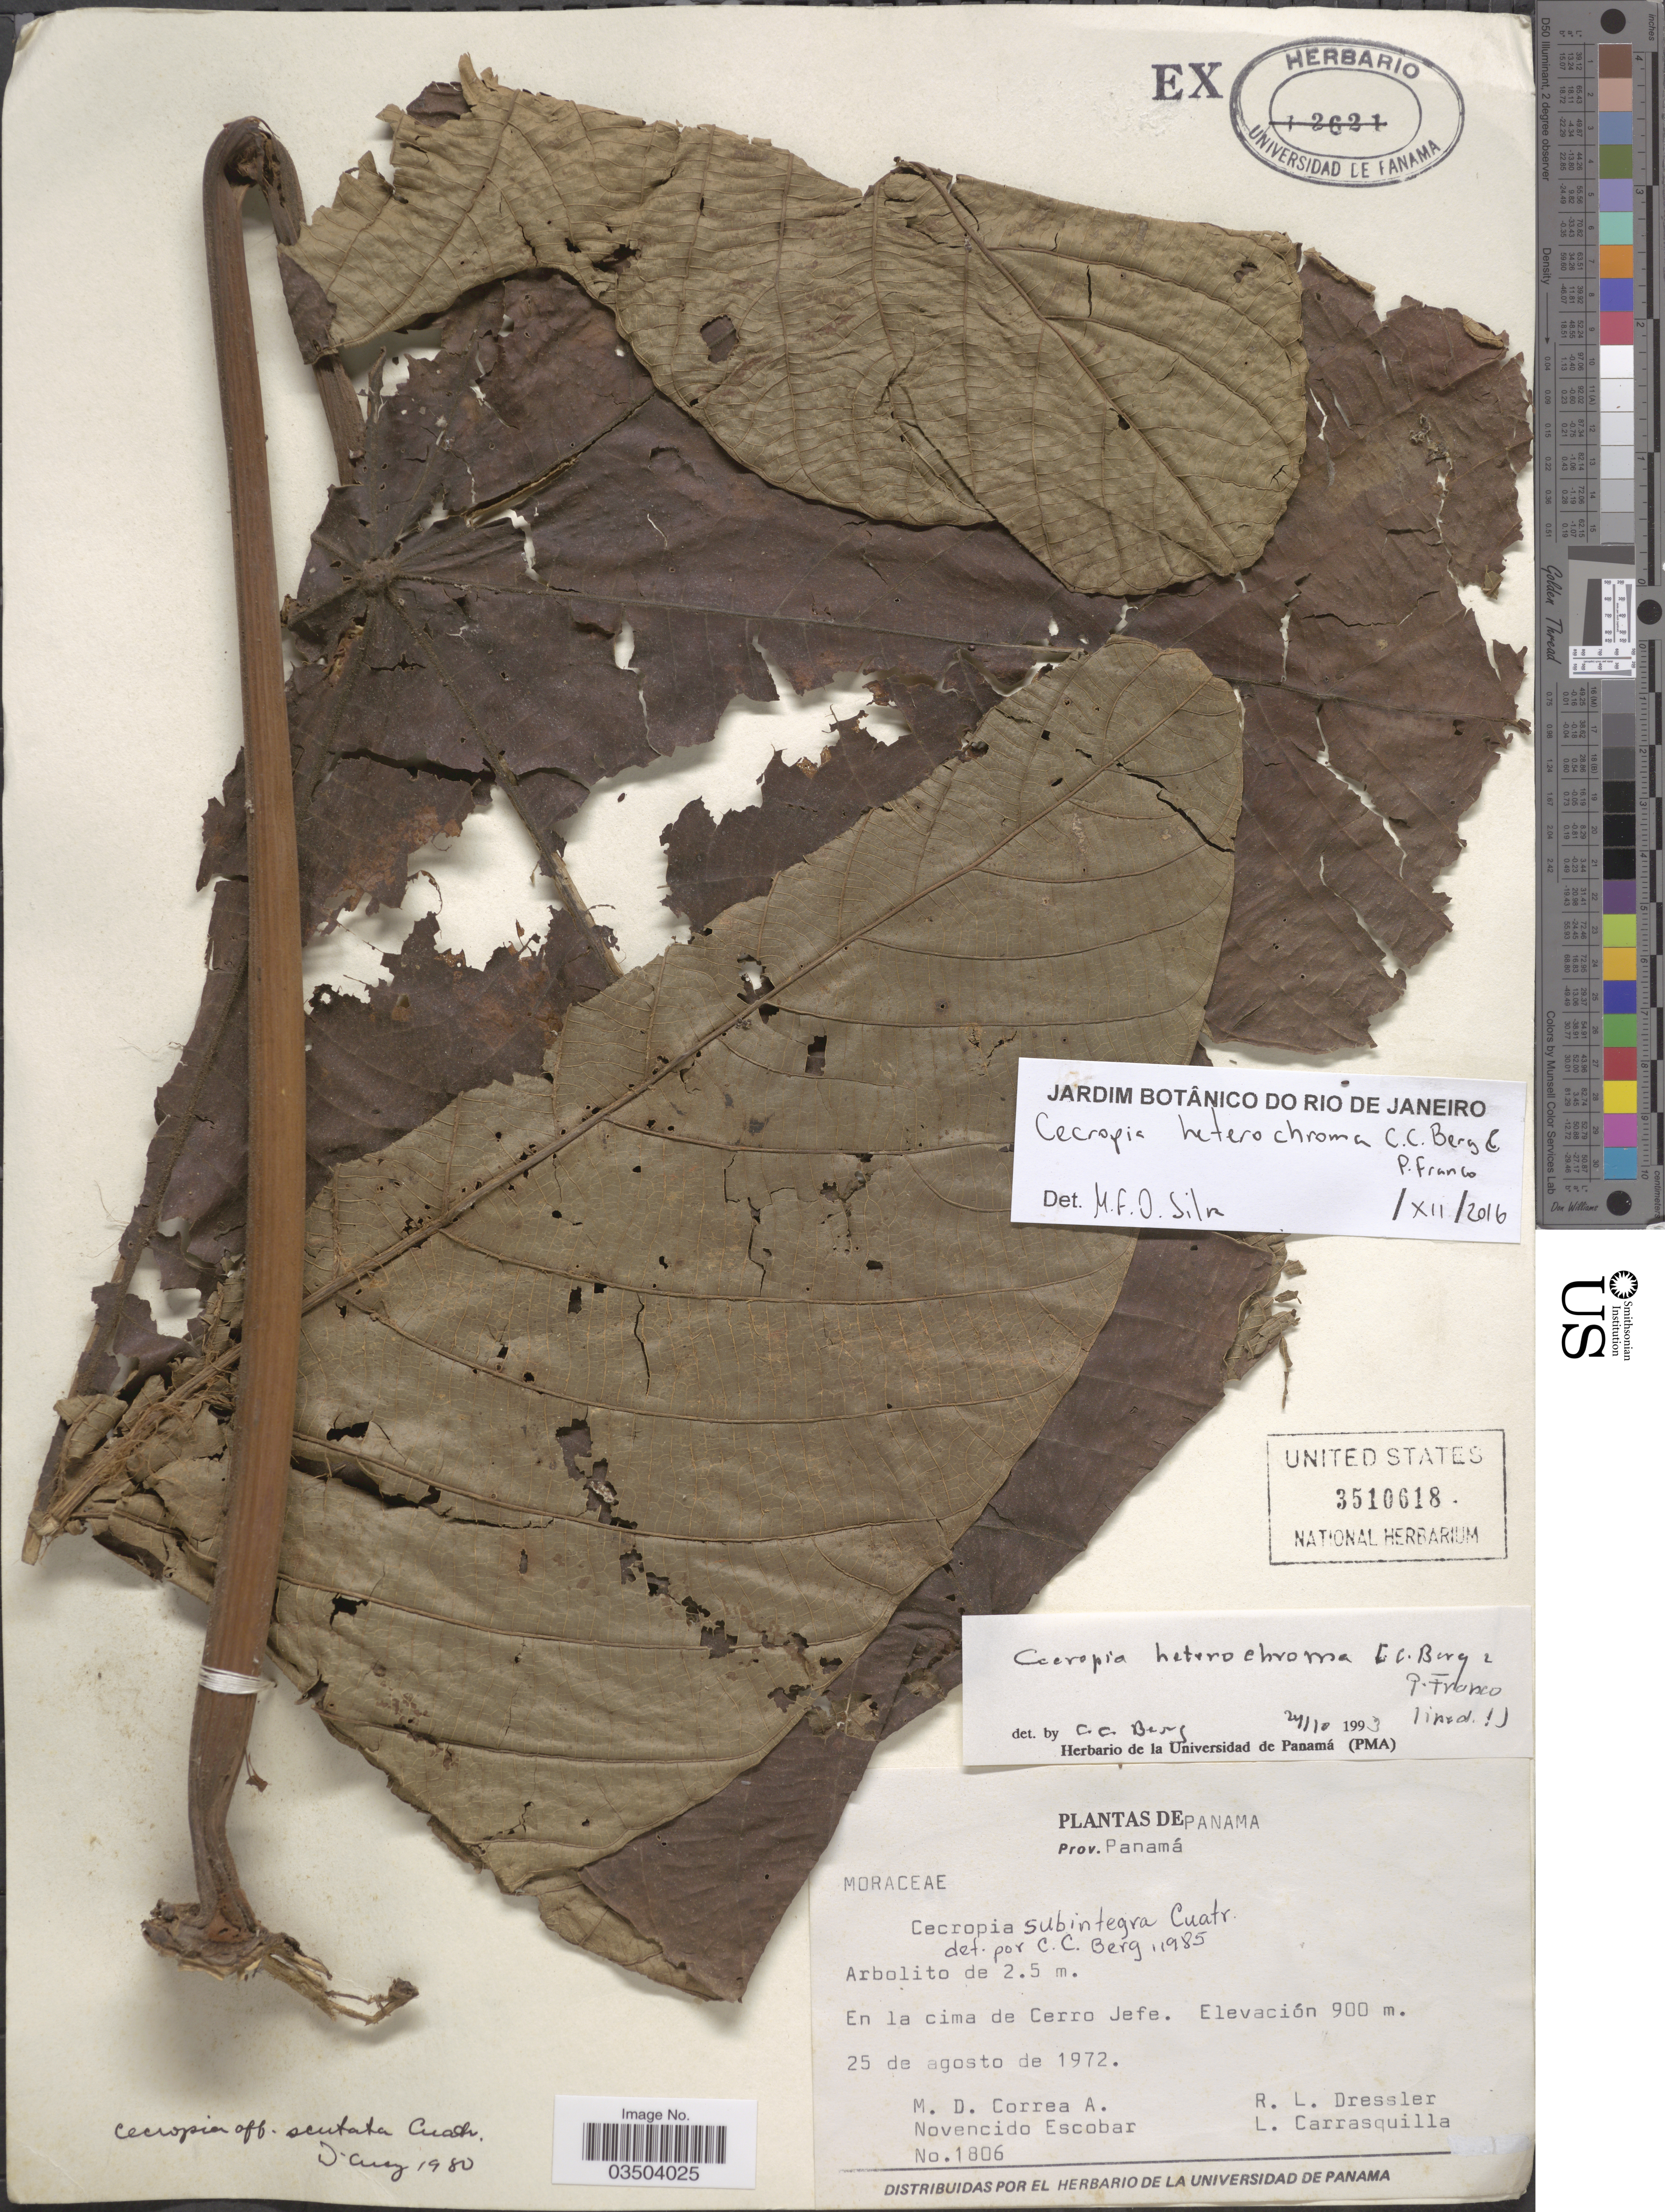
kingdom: Plantae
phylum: Tracheophyta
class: Magnoliopsida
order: Rosales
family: Urticaceae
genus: Cecropia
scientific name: Cecropia heterochroma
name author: C.C. Berg & P. Franco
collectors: M. D. Corrêa-A., N. Escobar, R. Dressler & L. Carrasquilla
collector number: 1806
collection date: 1972-08-25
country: Panama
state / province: Panamá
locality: Prov. Panamá. En la cima de Cerro Jefe.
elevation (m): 900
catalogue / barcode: US 3510618